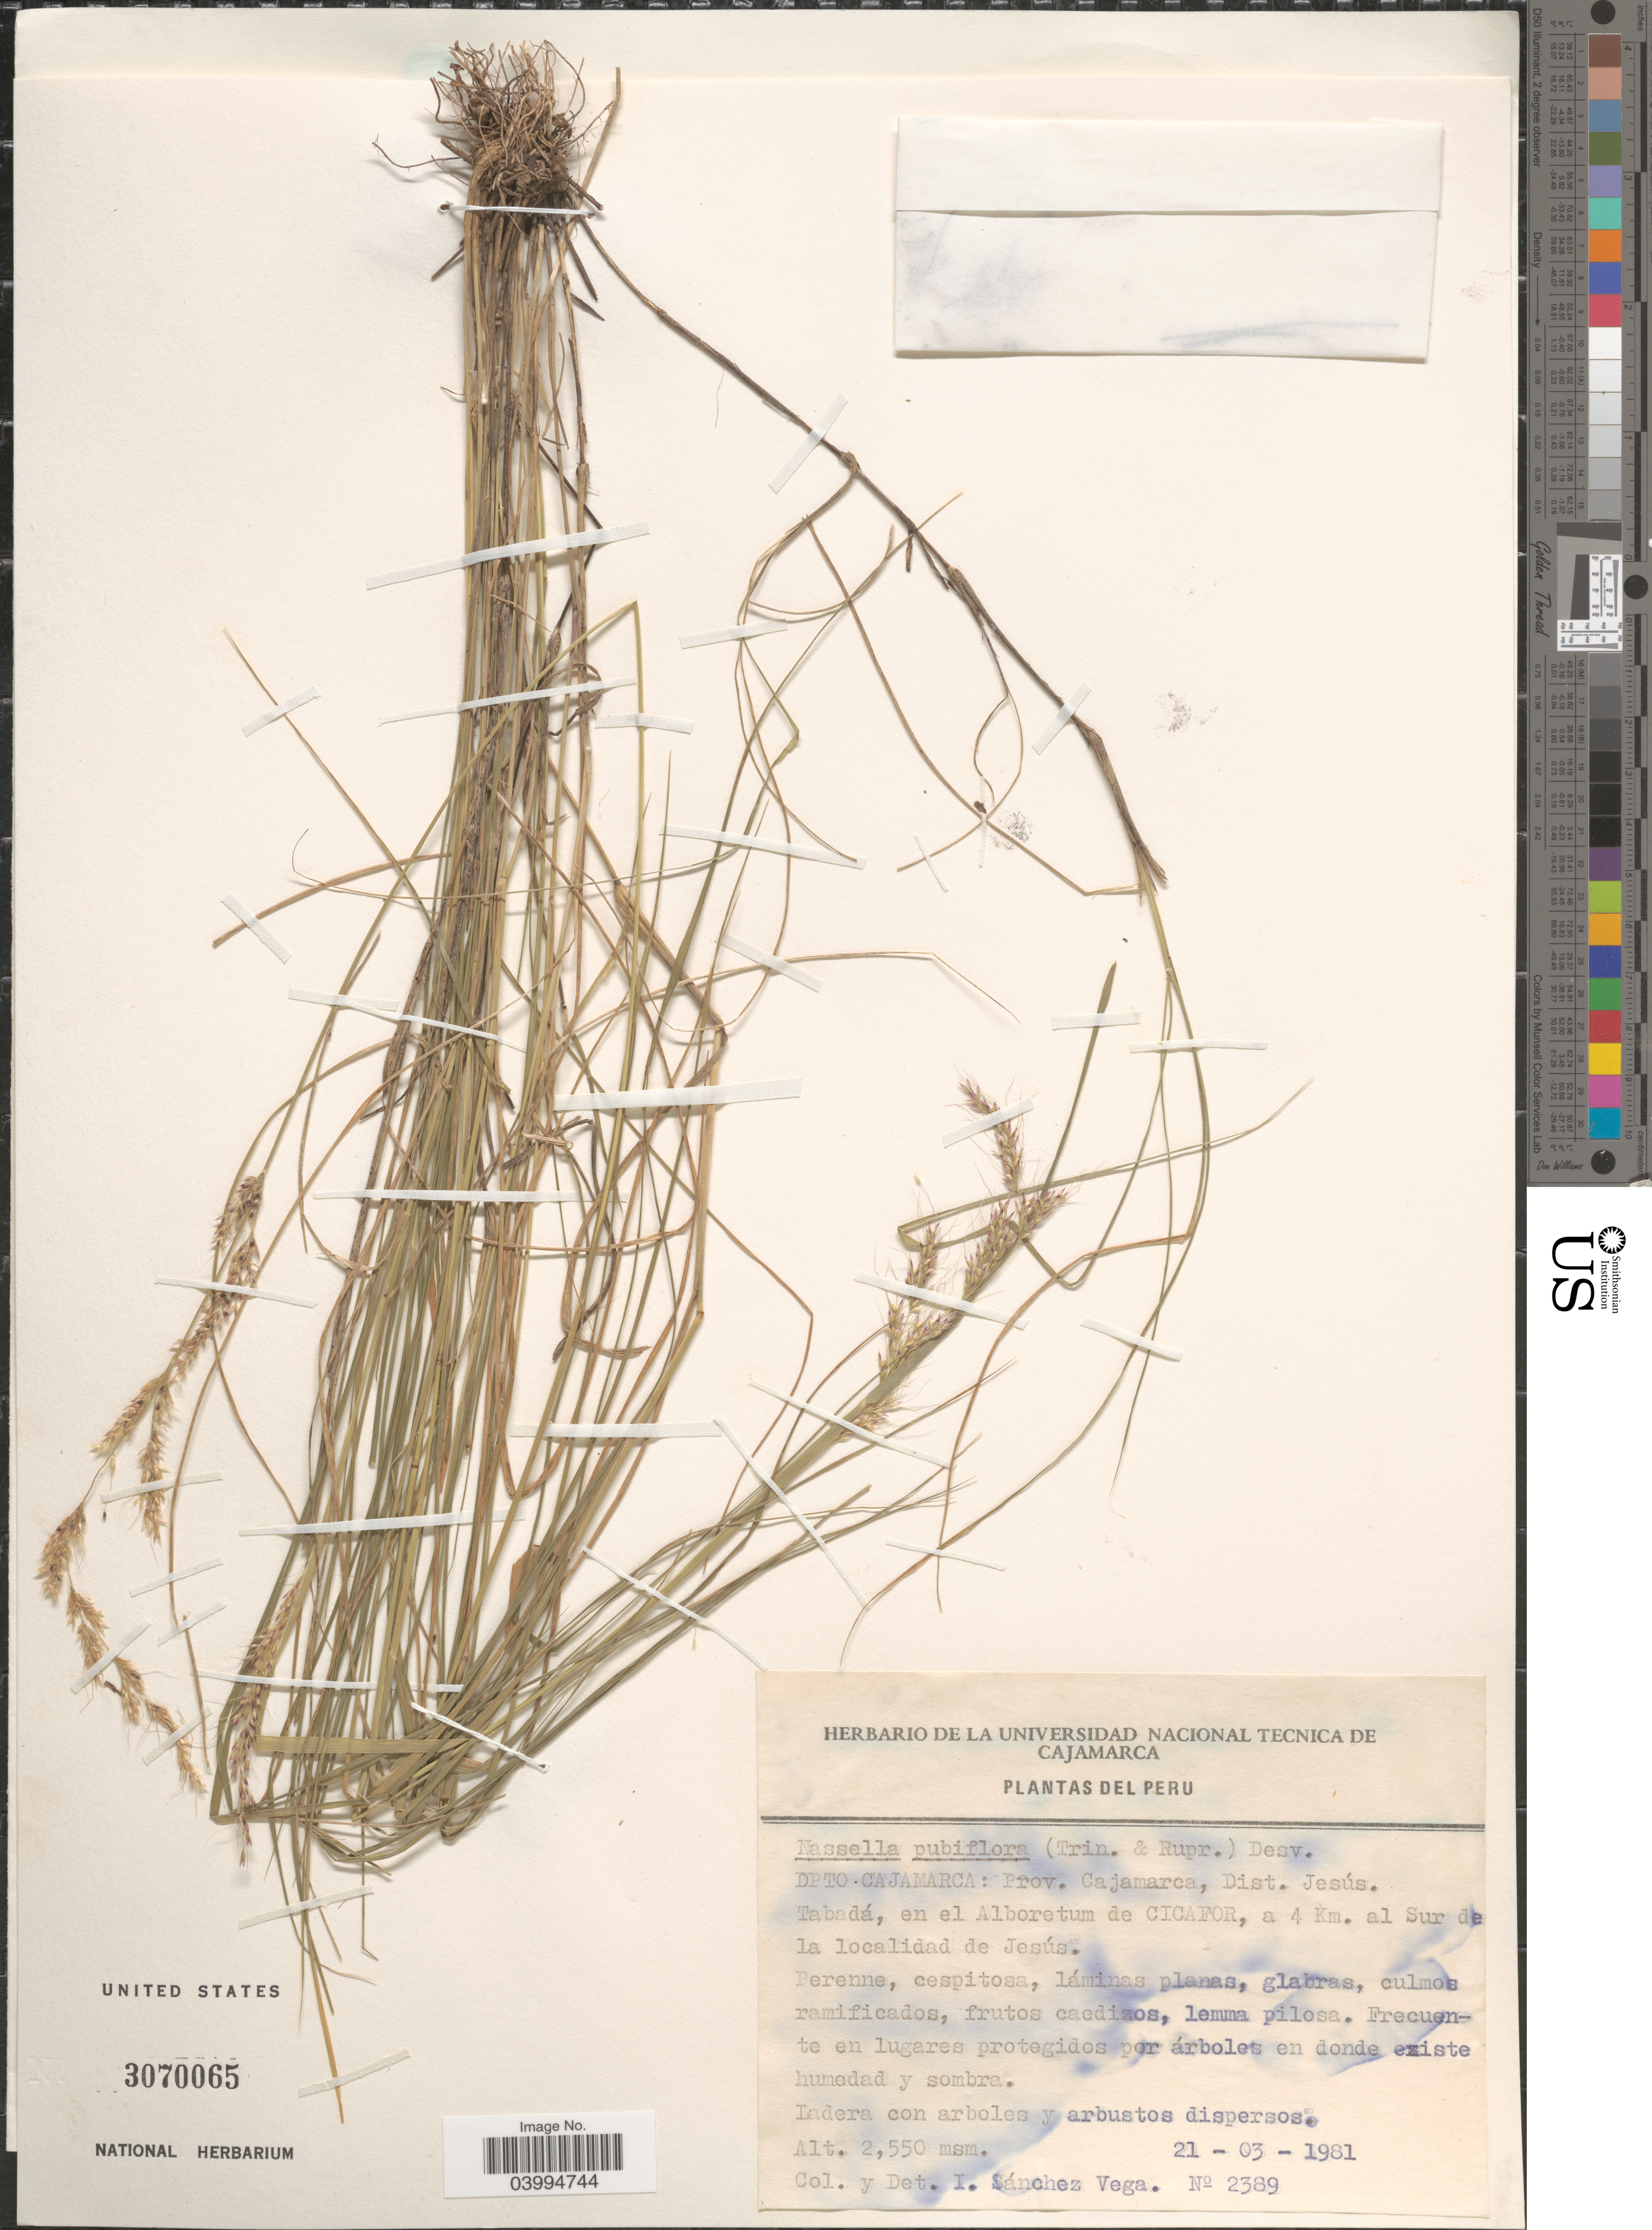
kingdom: Plantae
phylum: Tracheophyta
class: Liliopsida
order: Poales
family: Poaceae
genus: Nassella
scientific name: Nassella pubiflora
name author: (Trin. & Rupr.) É. Desv.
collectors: I. Sánchez Vega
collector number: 2389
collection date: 1981-03-21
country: Peru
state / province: Cajamarca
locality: Dpto. Cajamarca: Prov. Cajamarca, Dist. Jesús. Tabadá, en el Alboretum de Cicafor, a 4 Km. al Sur de la localidad de Jesús.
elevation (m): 2550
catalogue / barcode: US 3070065